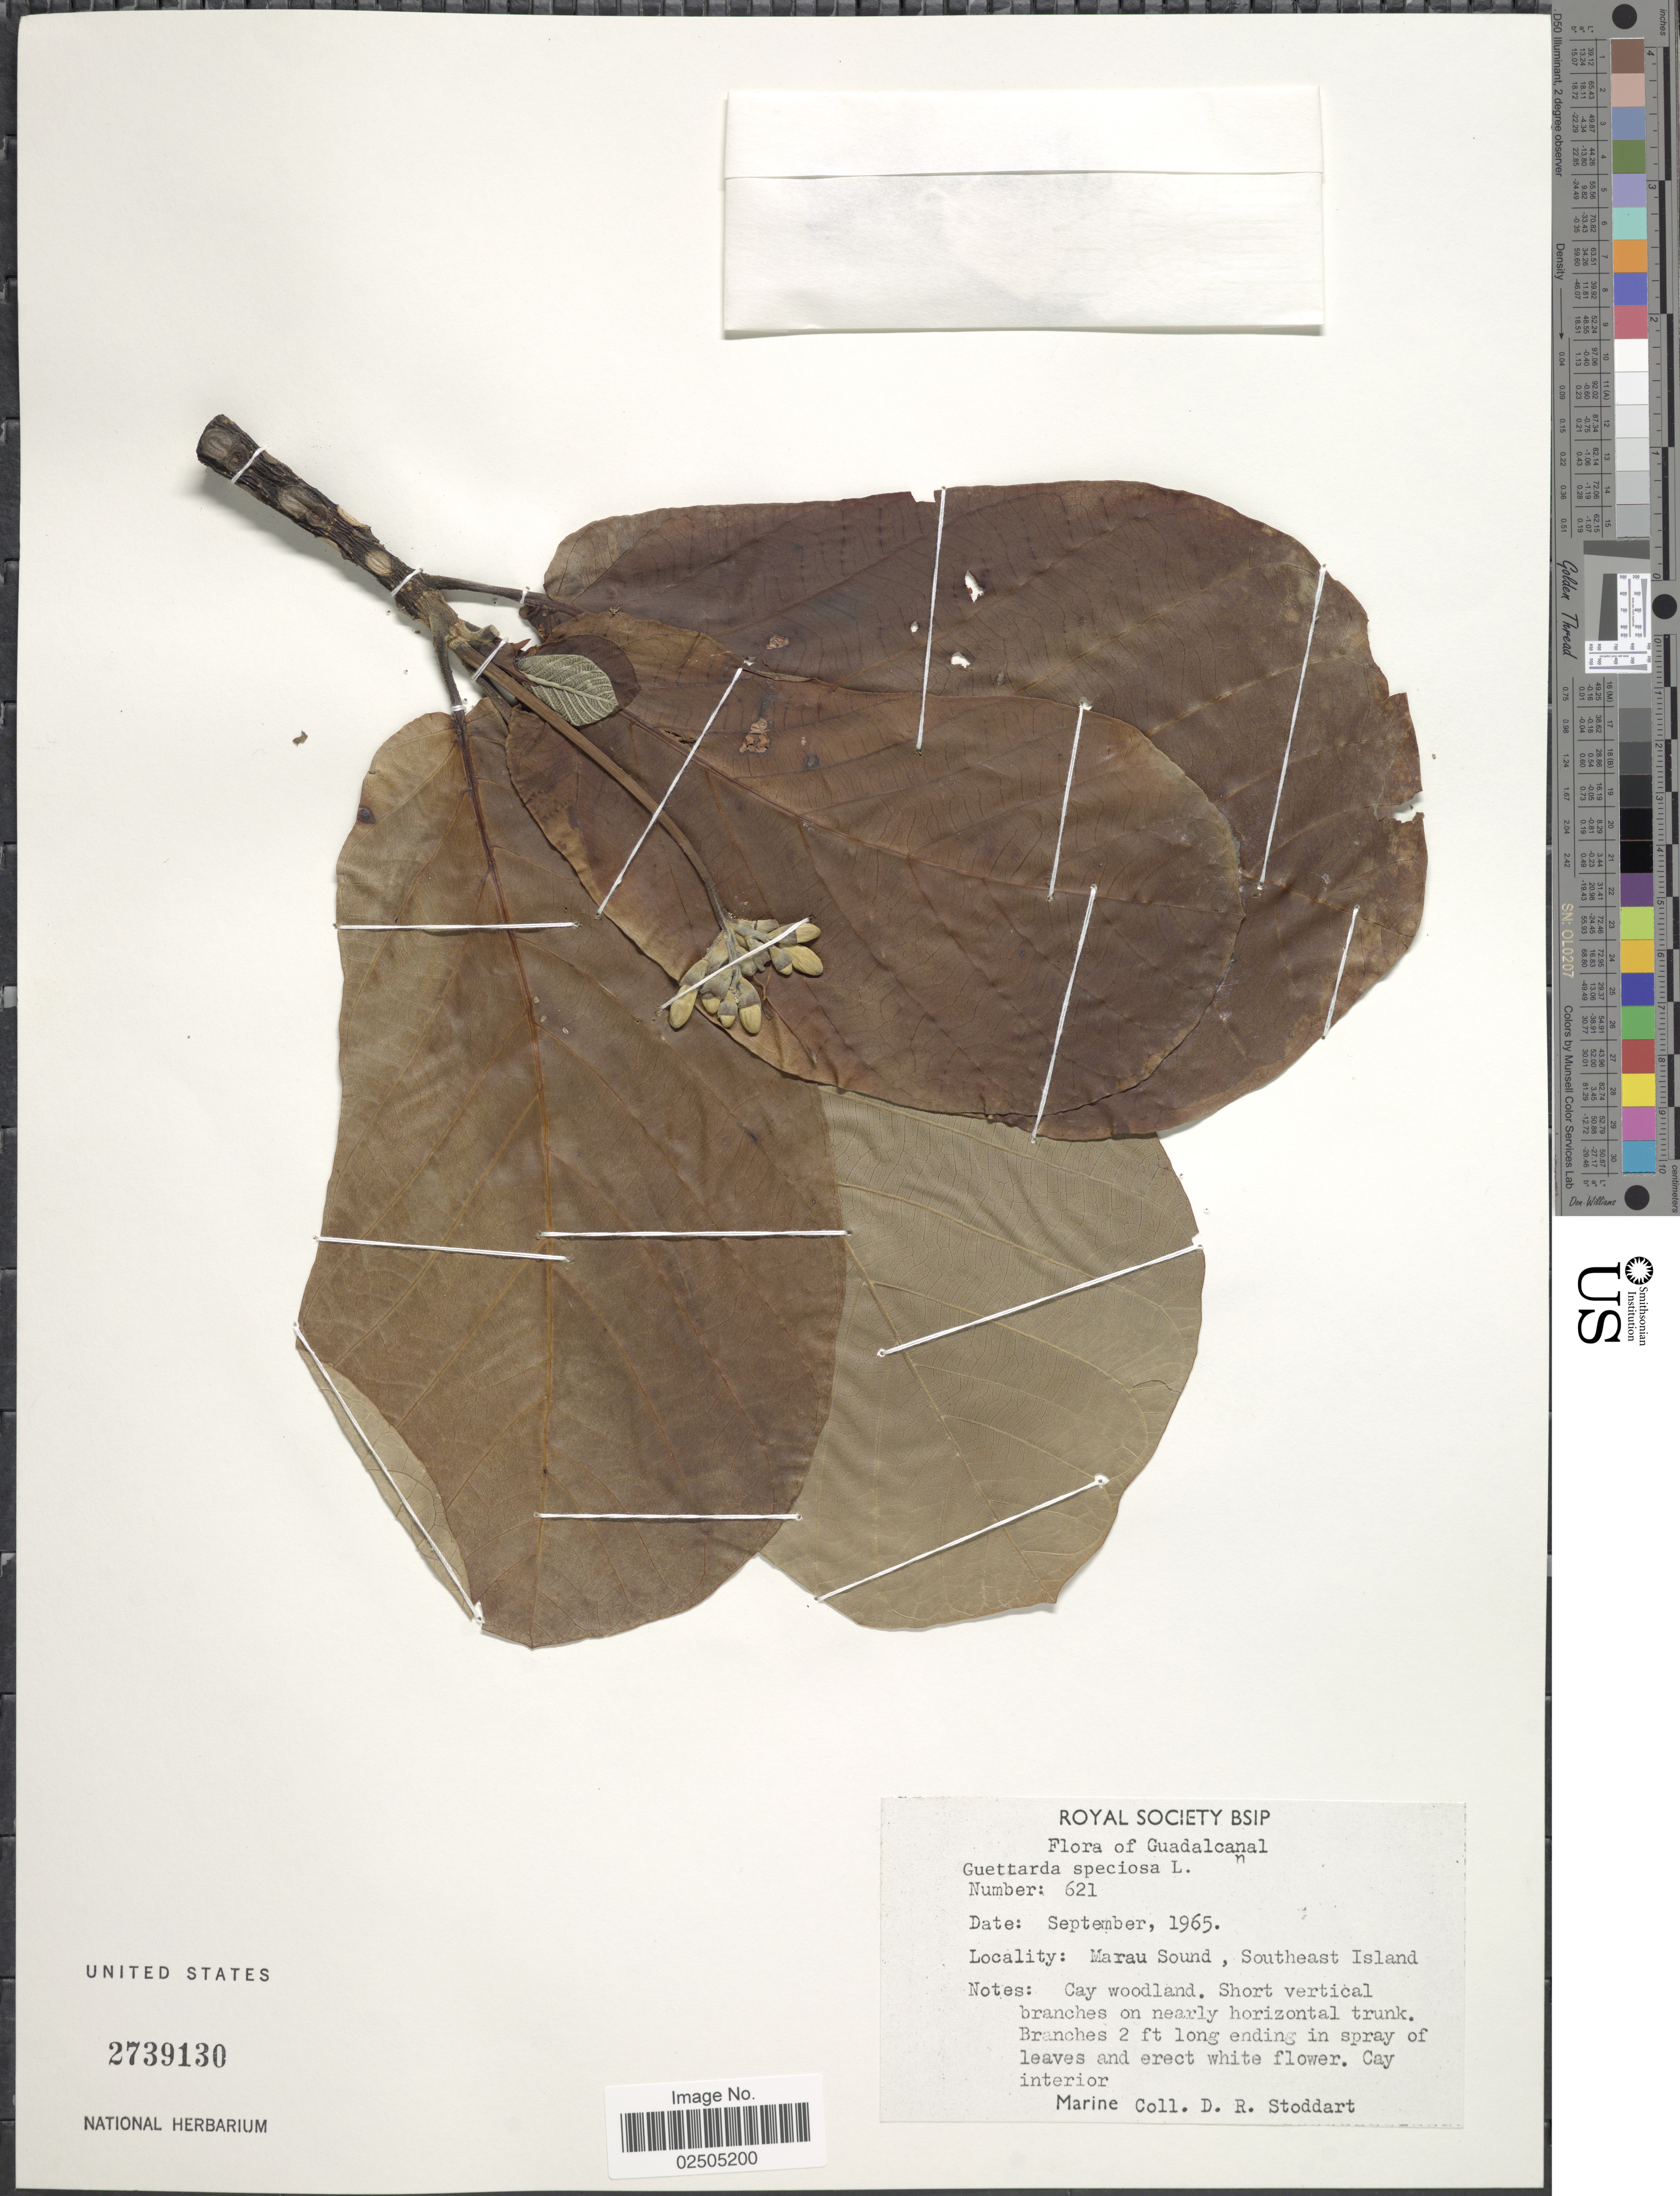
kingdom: Plantae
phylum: Tracheophyta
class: Magnoliopsida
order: Gentianales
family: Rubiaceae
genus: Guettarda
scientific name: Guettarda speciosa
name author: L.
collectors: D. R. Stoddart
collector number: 621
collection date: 1965-09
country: Solomon Islands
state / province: Solomon Islands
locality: Guadalcanal, Marau Sound, Southeast Island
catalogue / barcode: US 2739130